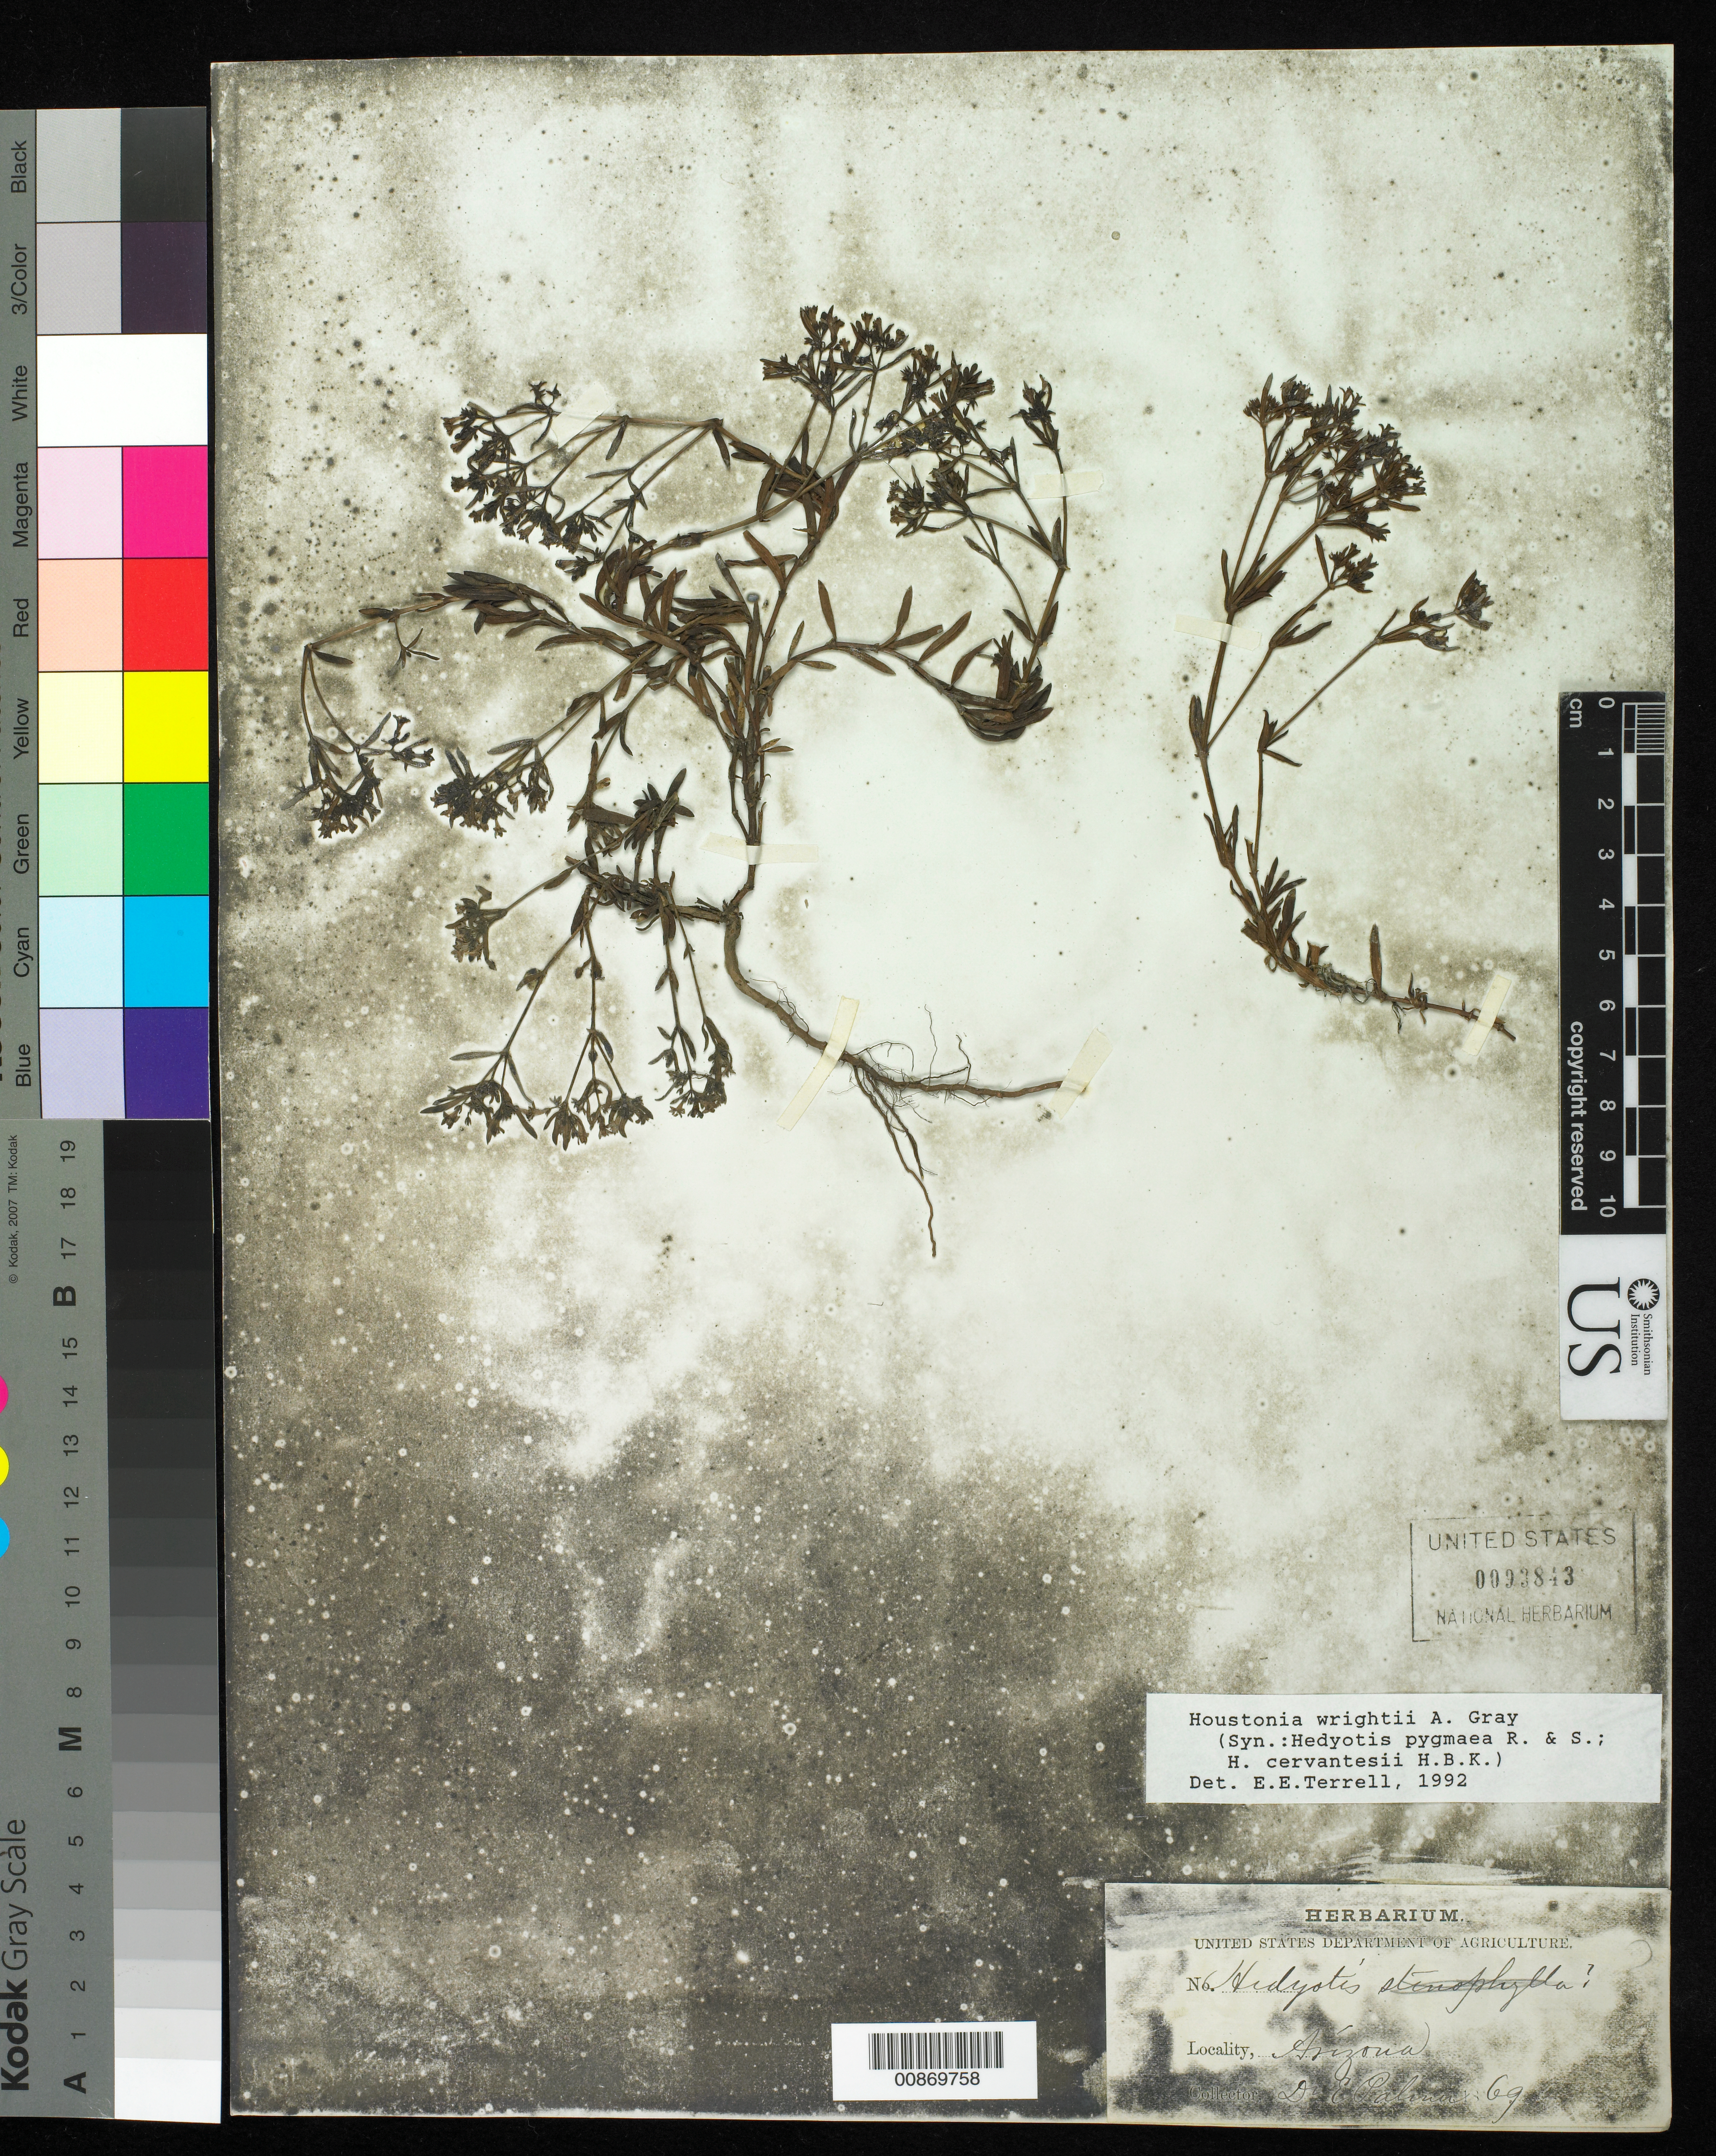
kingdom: Plantae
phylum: Tracheophyta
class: Magnoliopsida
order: Gentianales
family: Rubiaceae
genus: Houstonia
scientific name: Houstonia wrightii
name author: (A. Gray) A. Gray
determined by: Terrell, E. E.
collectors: E. Palmer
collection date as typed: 1869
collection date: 1869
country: United States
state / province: Arizona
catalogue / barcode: US 93843